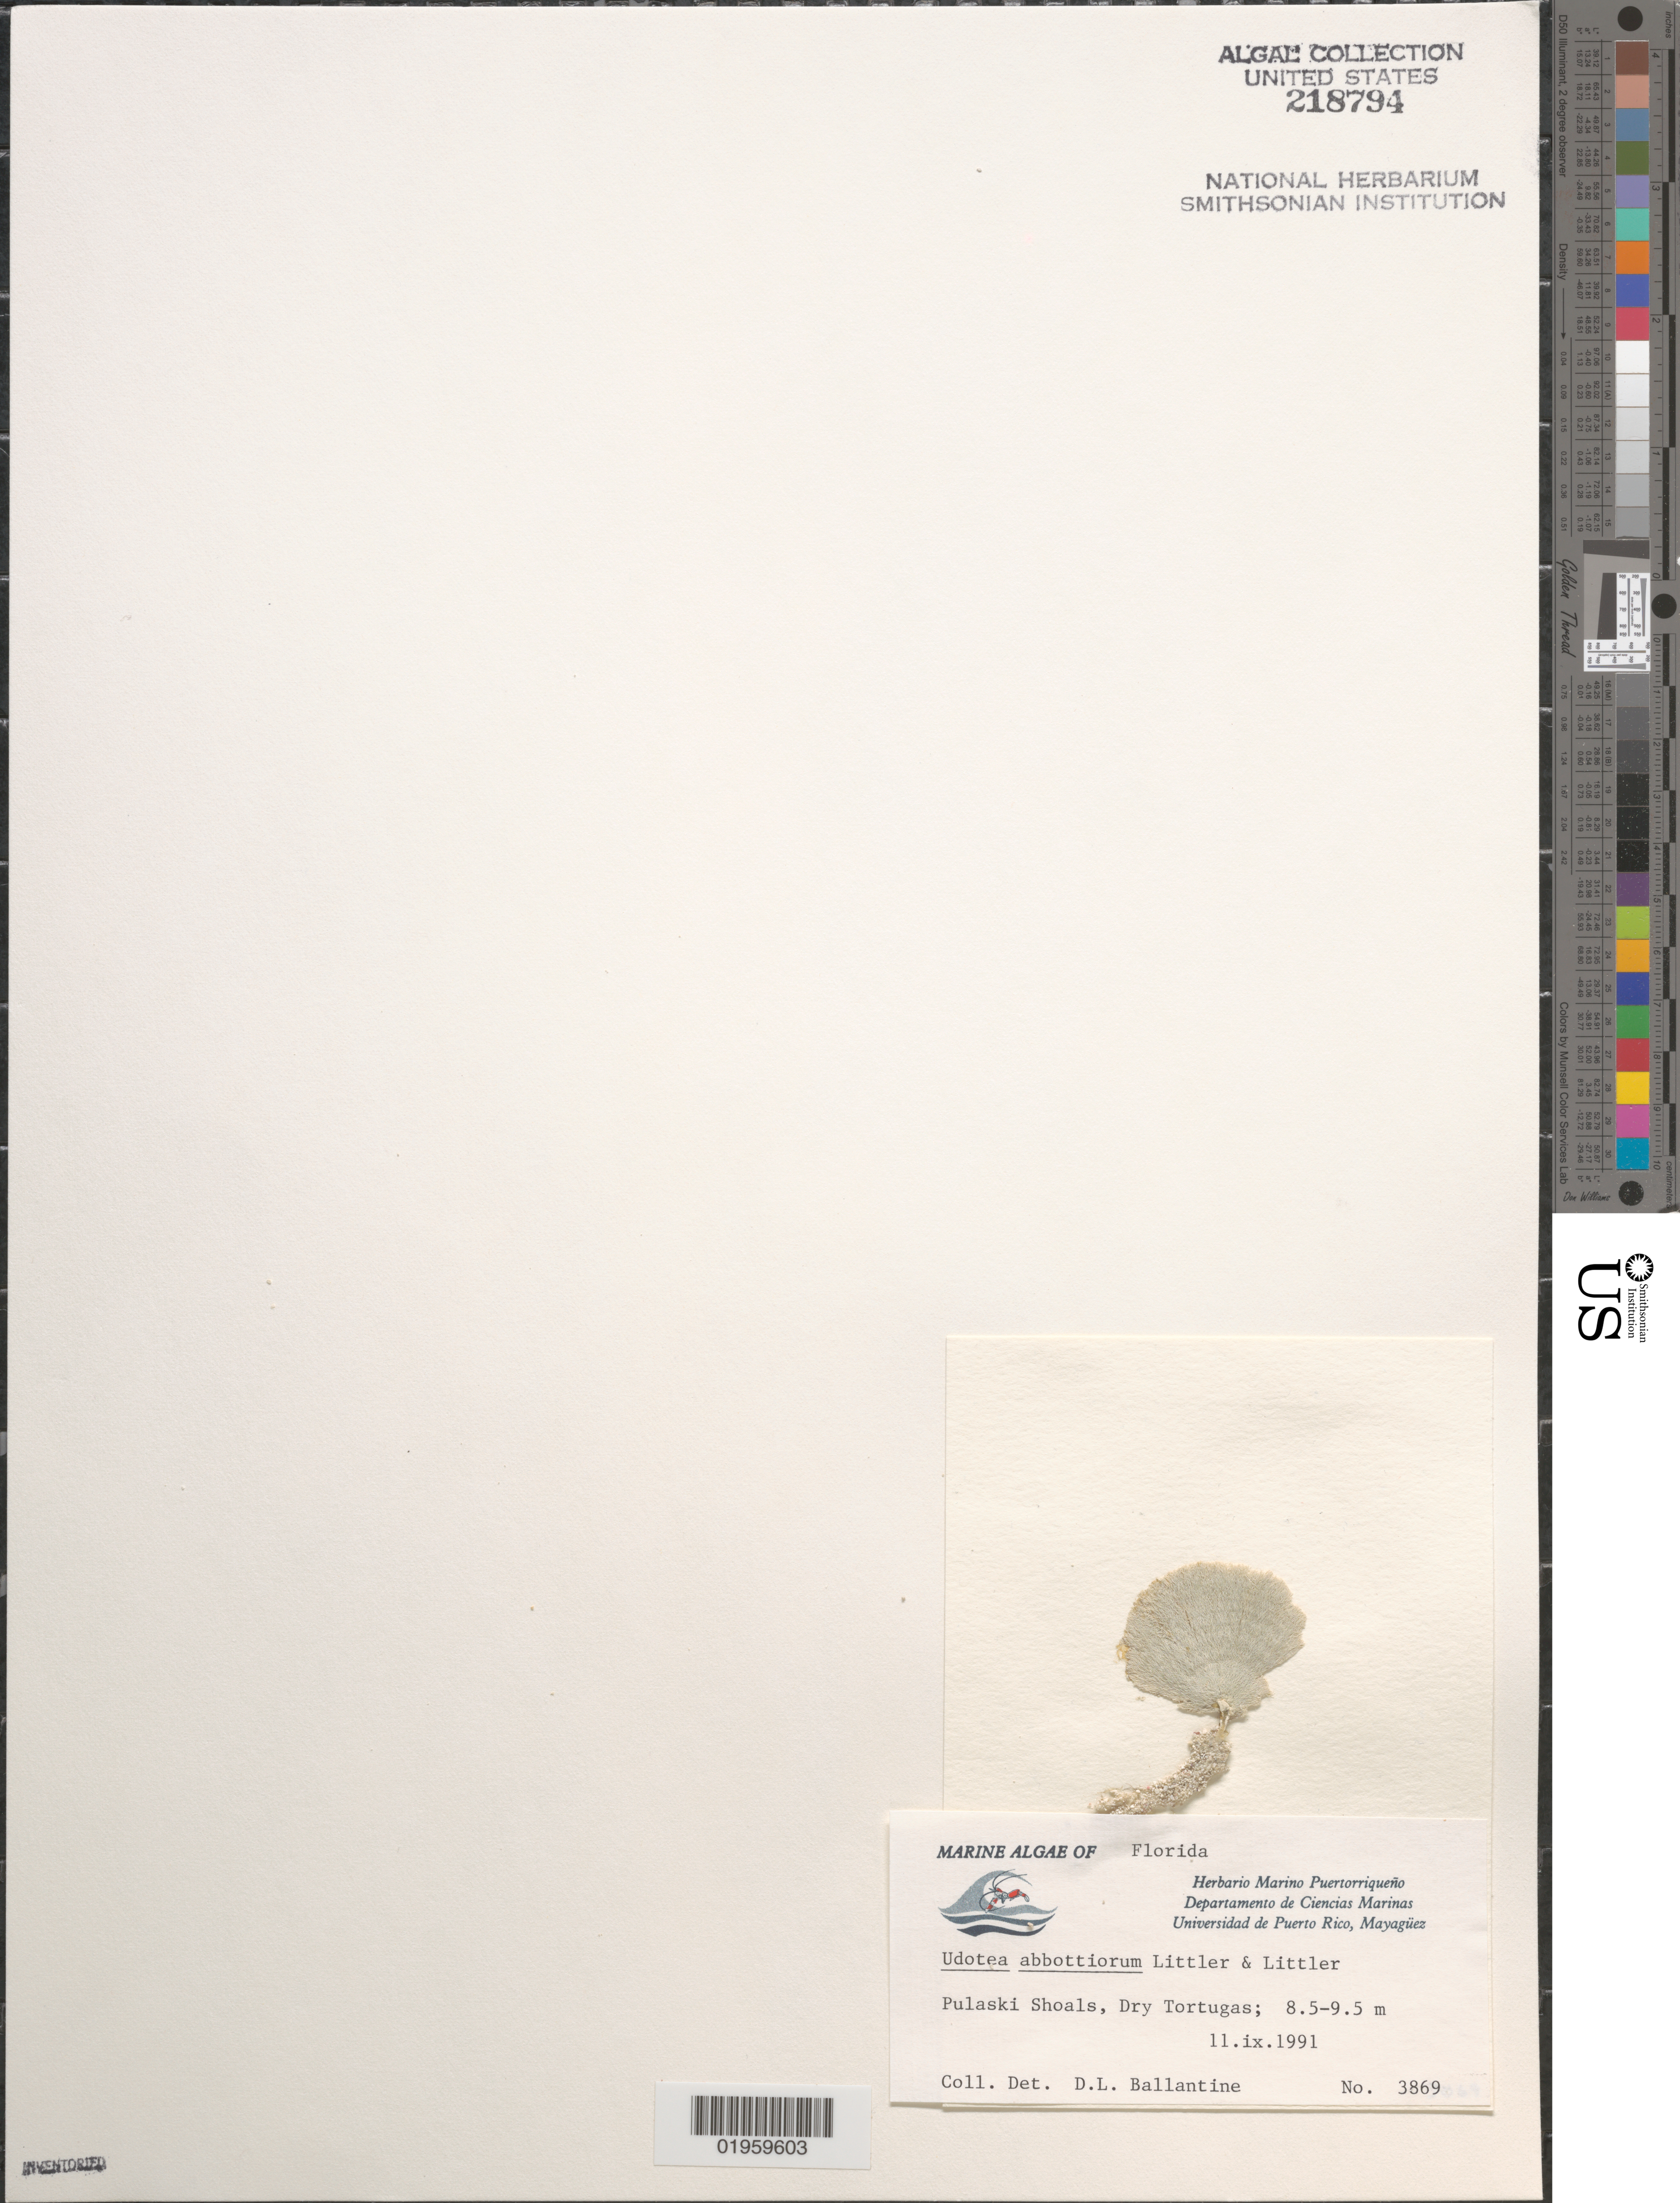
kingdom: Plantae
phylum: Chlorophyta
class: Ulvophyceae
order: Bryopsidales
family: Udoteaceae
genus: Udotea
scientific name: Udotea abbottiorum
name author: D.S. Littler & Littler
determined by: Ballantine, D. L.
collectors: D.L. Ballantine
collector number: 3869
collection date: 1991-09-11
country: United States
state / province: Florida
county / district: Monroe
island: Dry Tortugas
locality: Pulaski Shoals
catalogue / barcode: US 218794